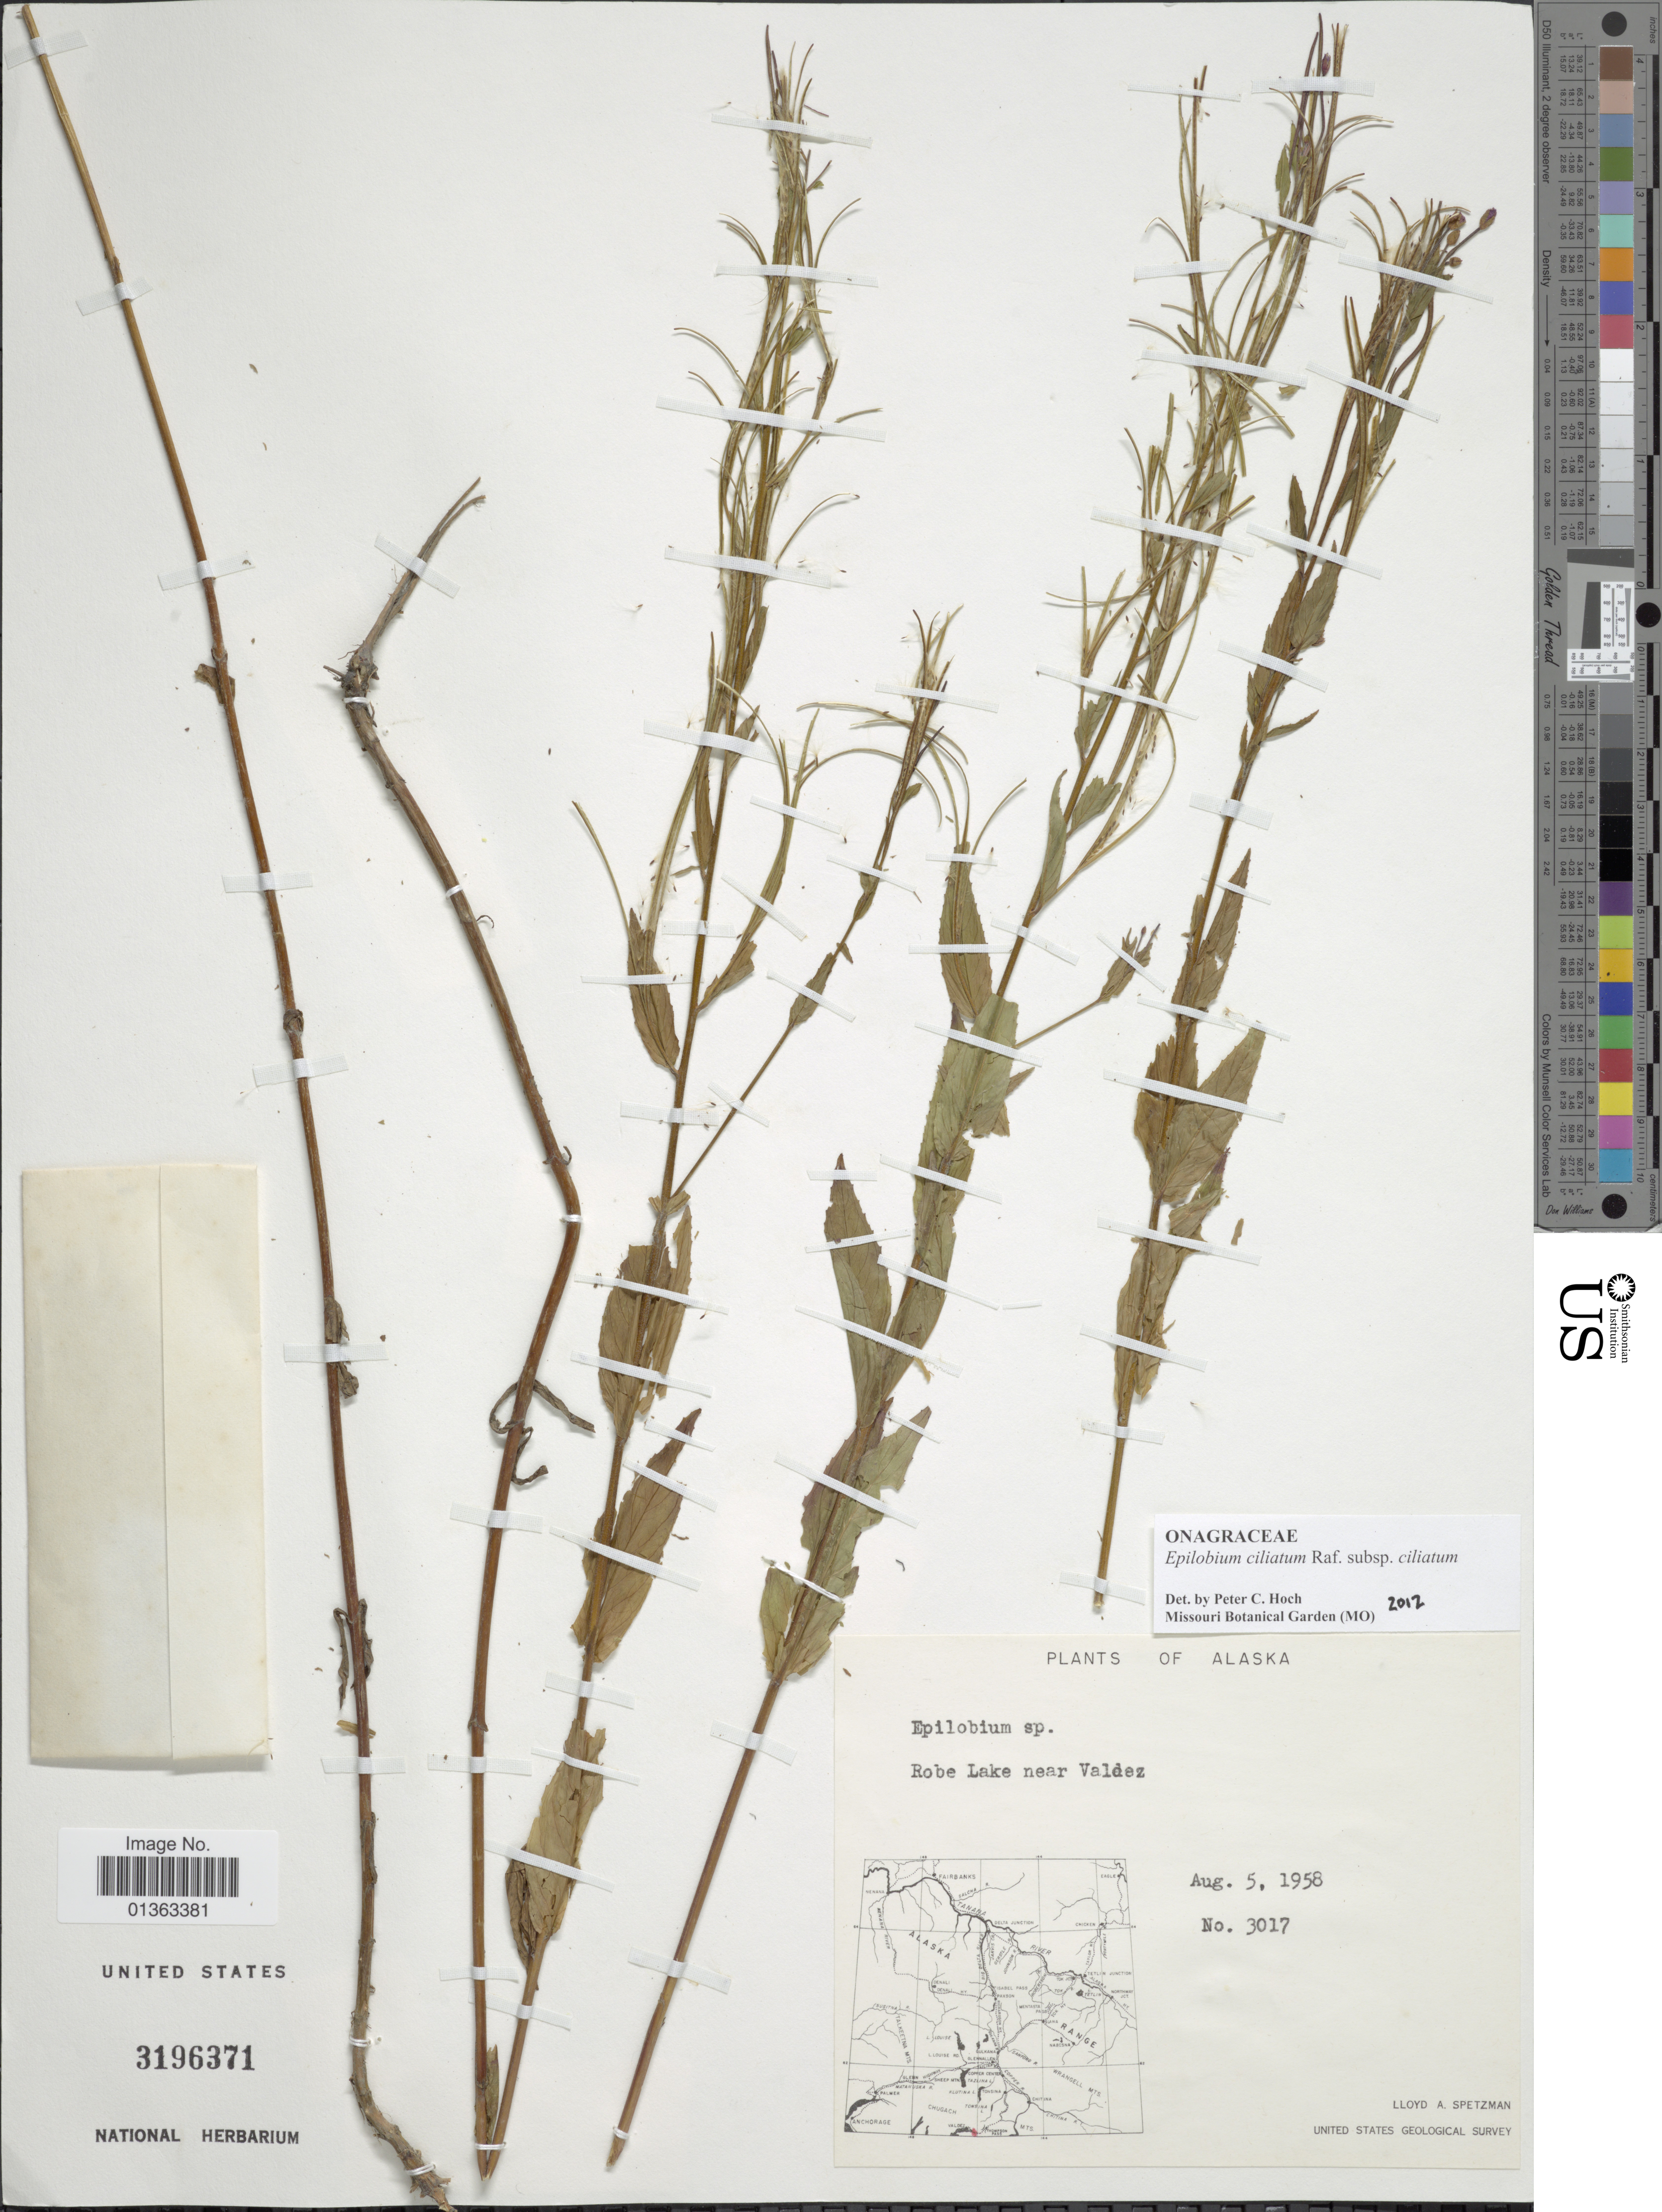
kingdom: Plantae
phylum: Tracheophyta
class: Magnoliopsida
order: Myrtales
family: Onagraceae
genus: Epilobium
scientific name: Epilobium ciliatum subsp. ciliatum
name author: Raf.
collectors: L. Spetzman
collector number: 3017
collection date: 1958-08-05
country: United States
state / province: Alaska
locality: Robe Lake near Valdez.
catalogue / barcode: US 3196371